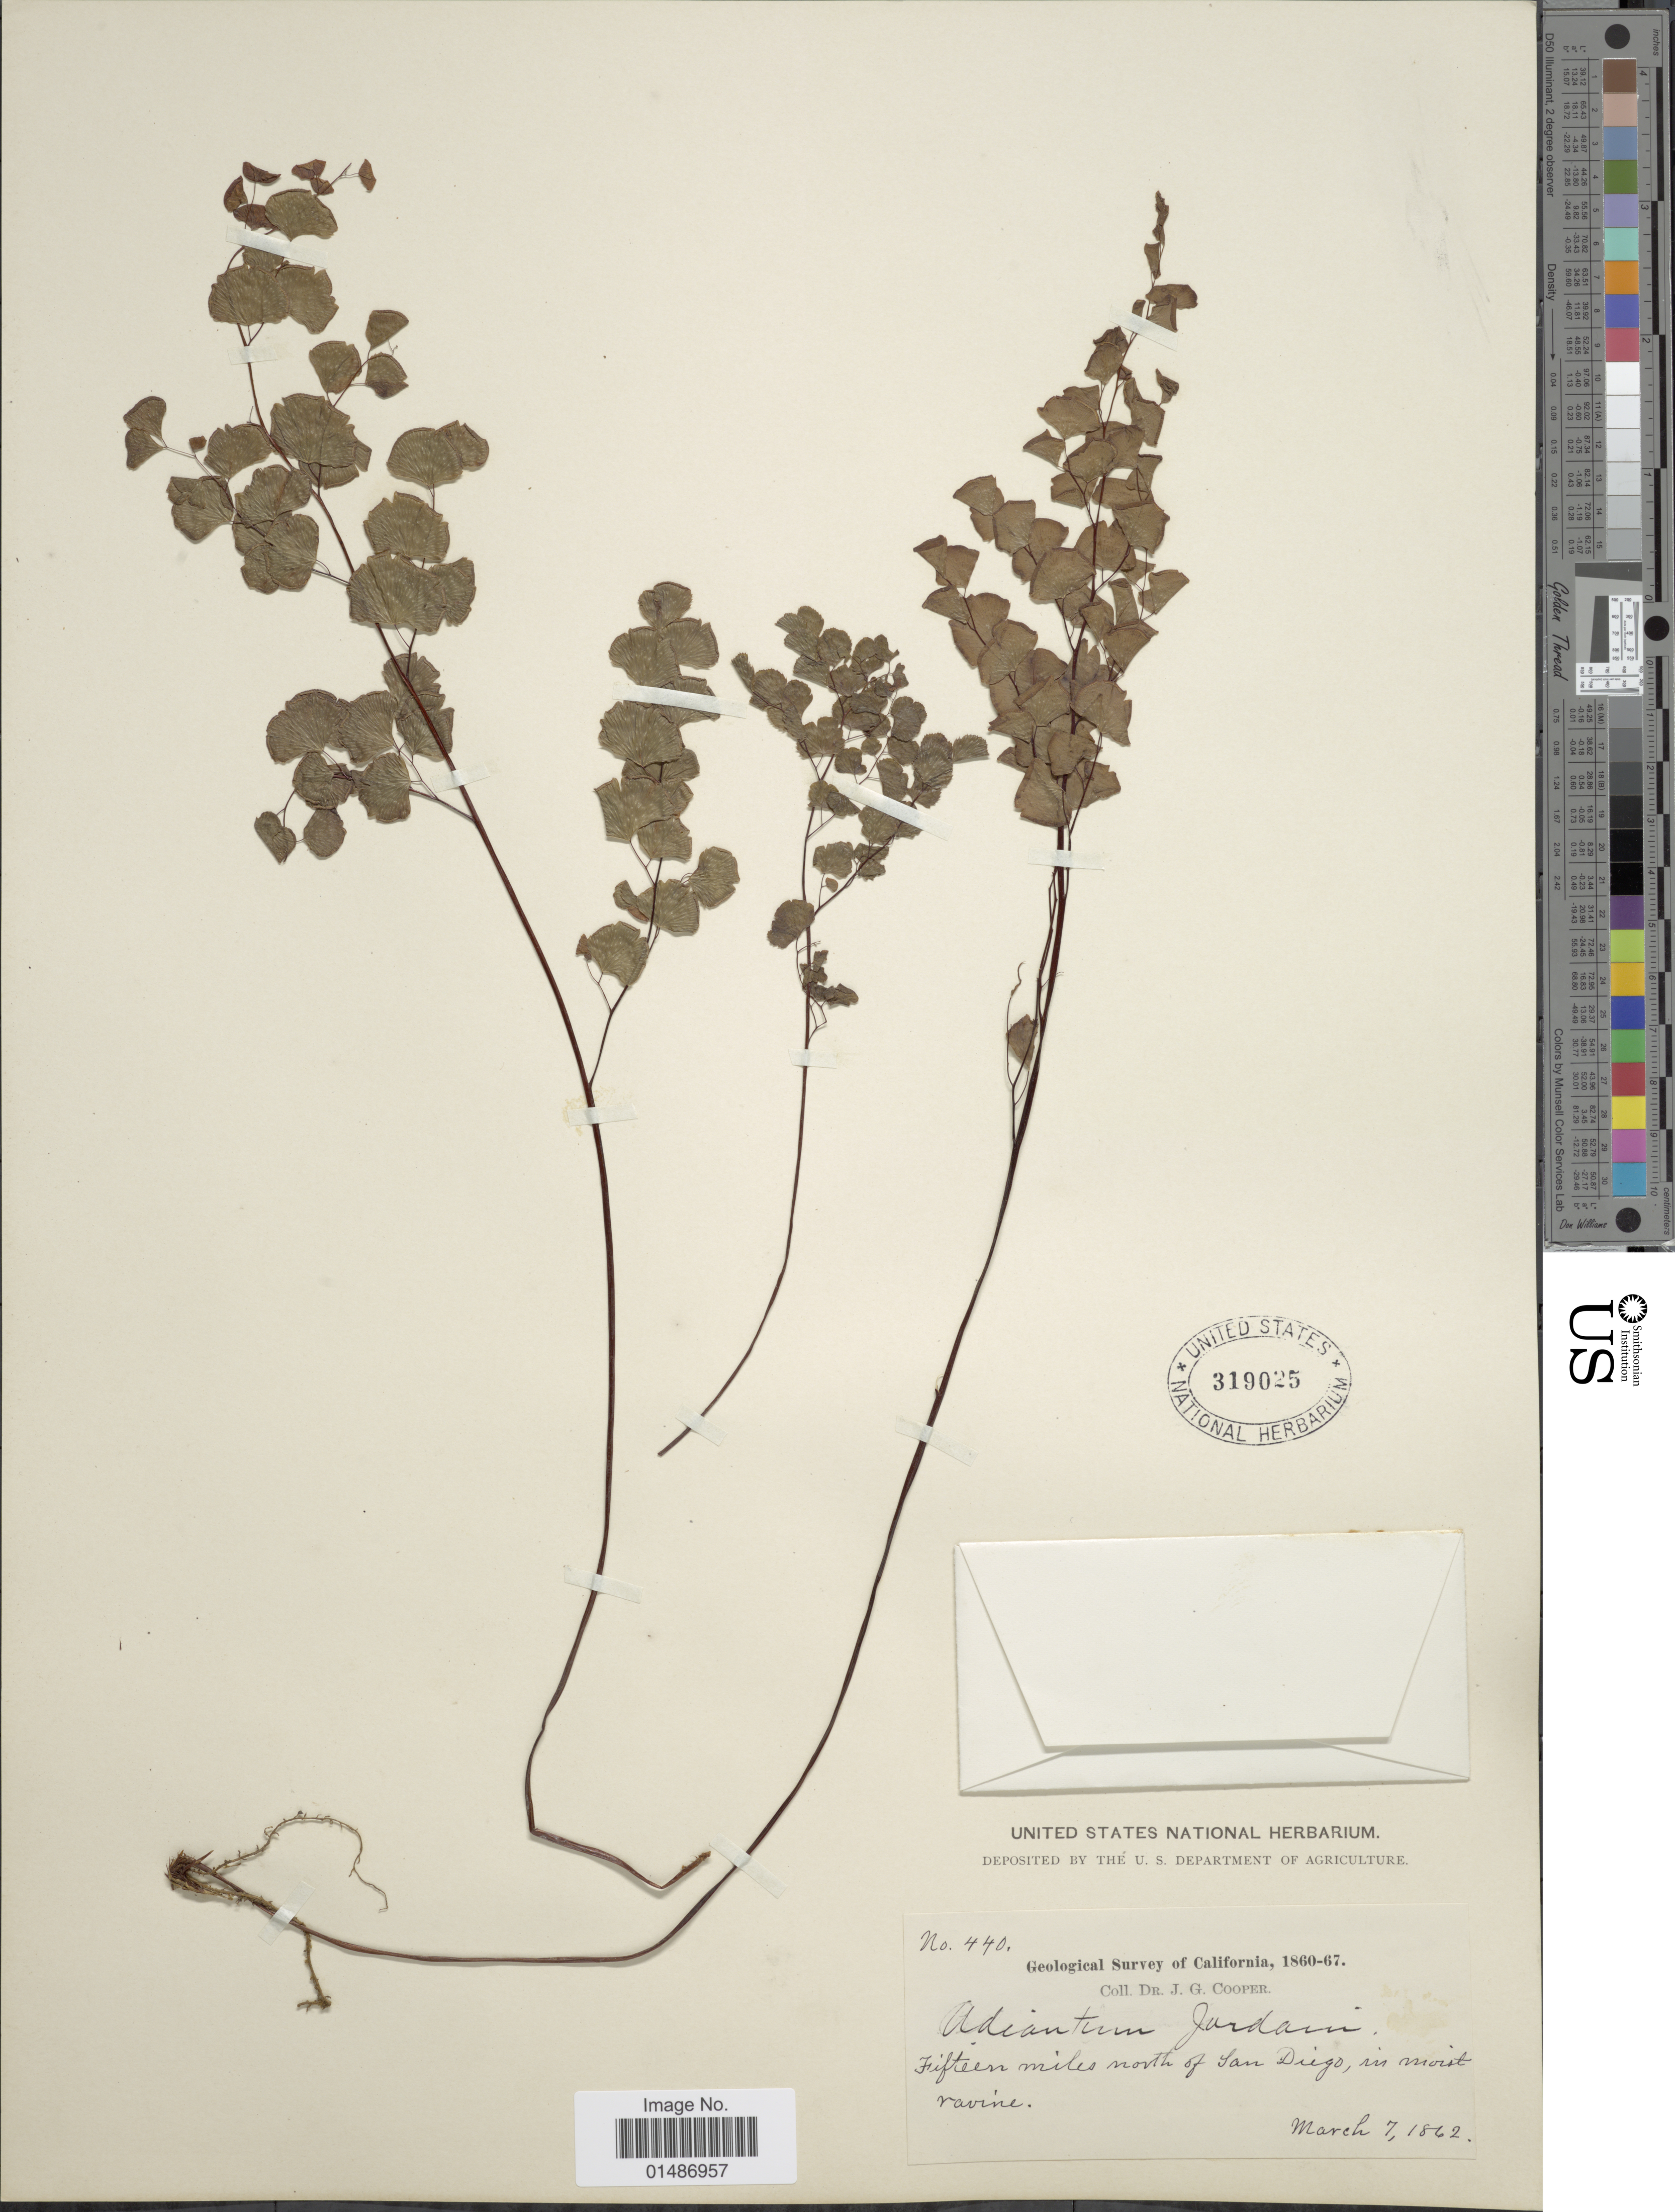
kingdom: Plantae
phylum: Tracheophyta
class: Polypodiopsida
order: Polypodiales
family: Pteridaceae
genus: Adiantum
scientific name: Adiantum jordanii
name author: C.H. Mull.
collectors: J. G. Cooper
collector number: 440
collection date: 1862-03-07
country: United States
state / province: California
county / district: San Diego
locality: Fifteen miles north of San Diego, in moist ravine.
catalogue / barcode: US 319025